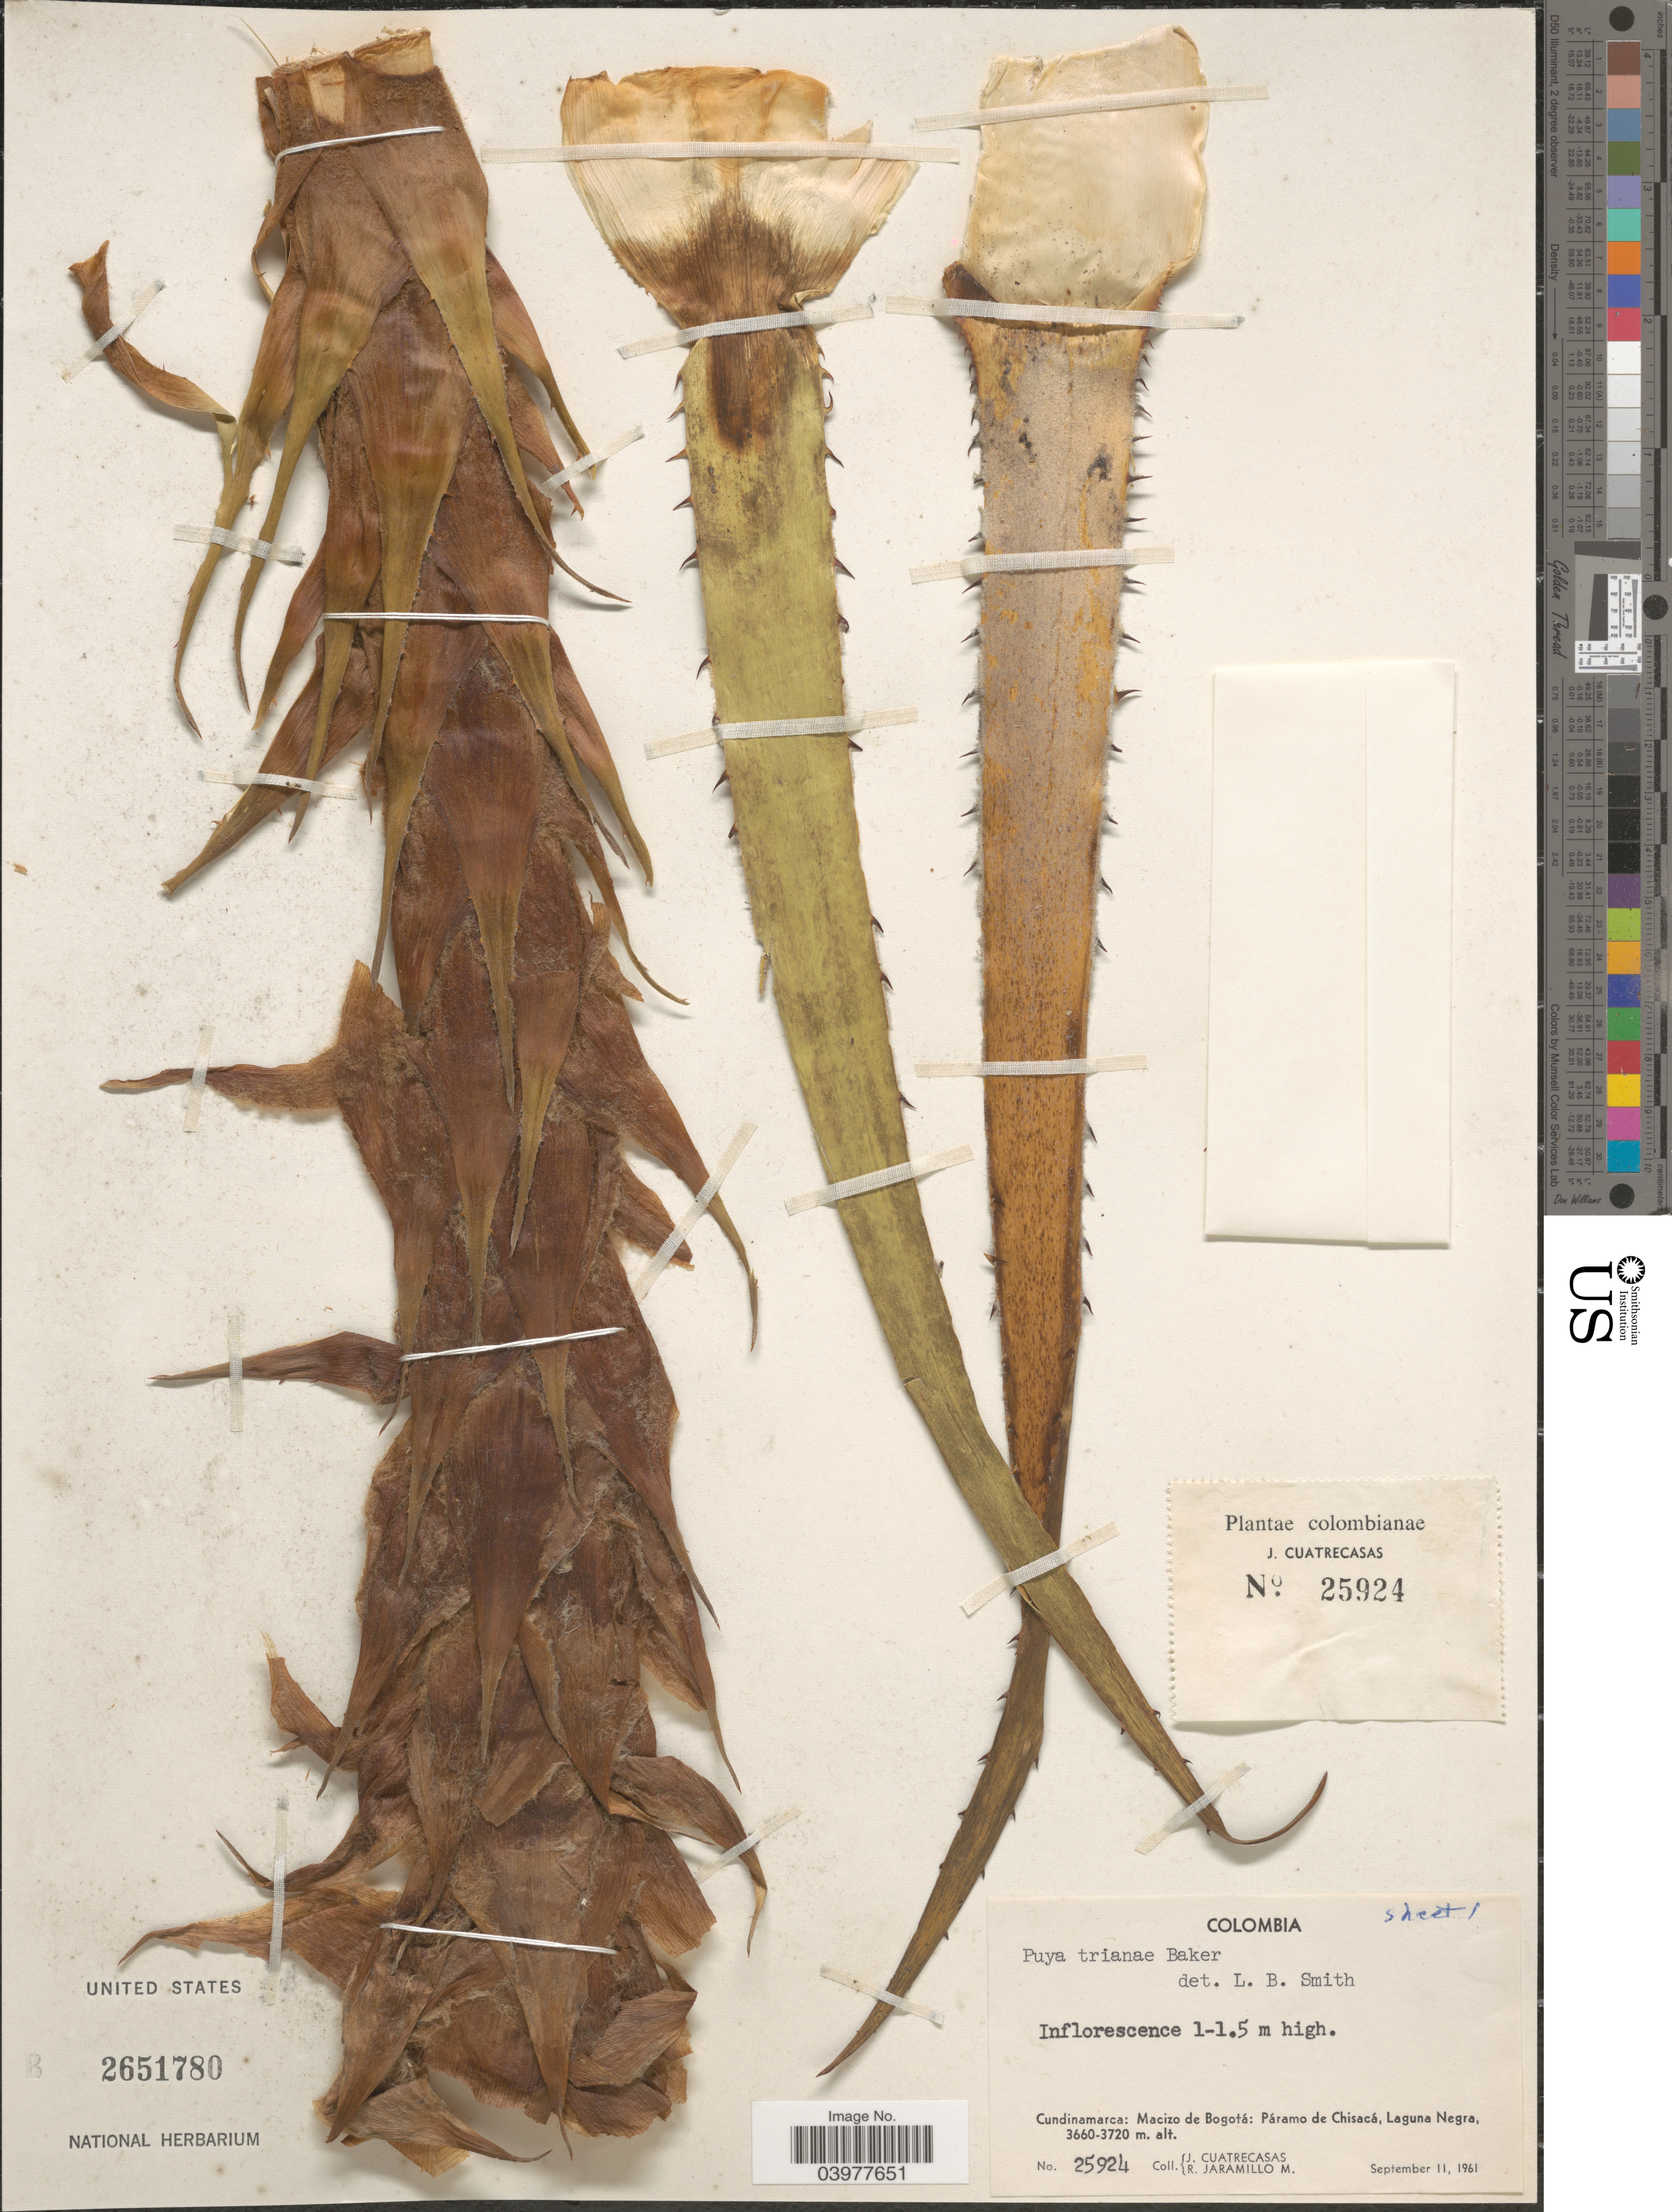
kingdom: Plantae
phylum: Tracheophyta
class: Liliopsida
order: Poales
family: Bromeliaceae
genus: Puya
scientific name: Puya trianae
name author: Baker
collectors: J. Cuatrecasas & R. Jaramillo M.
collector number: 25924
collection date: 1961-09-11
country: Colombia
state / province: Cundinamarca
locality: Macizo de Bogotá: Páramo de Chisacá, Laguna Negra.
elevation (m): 3660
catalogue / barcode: US 2651780